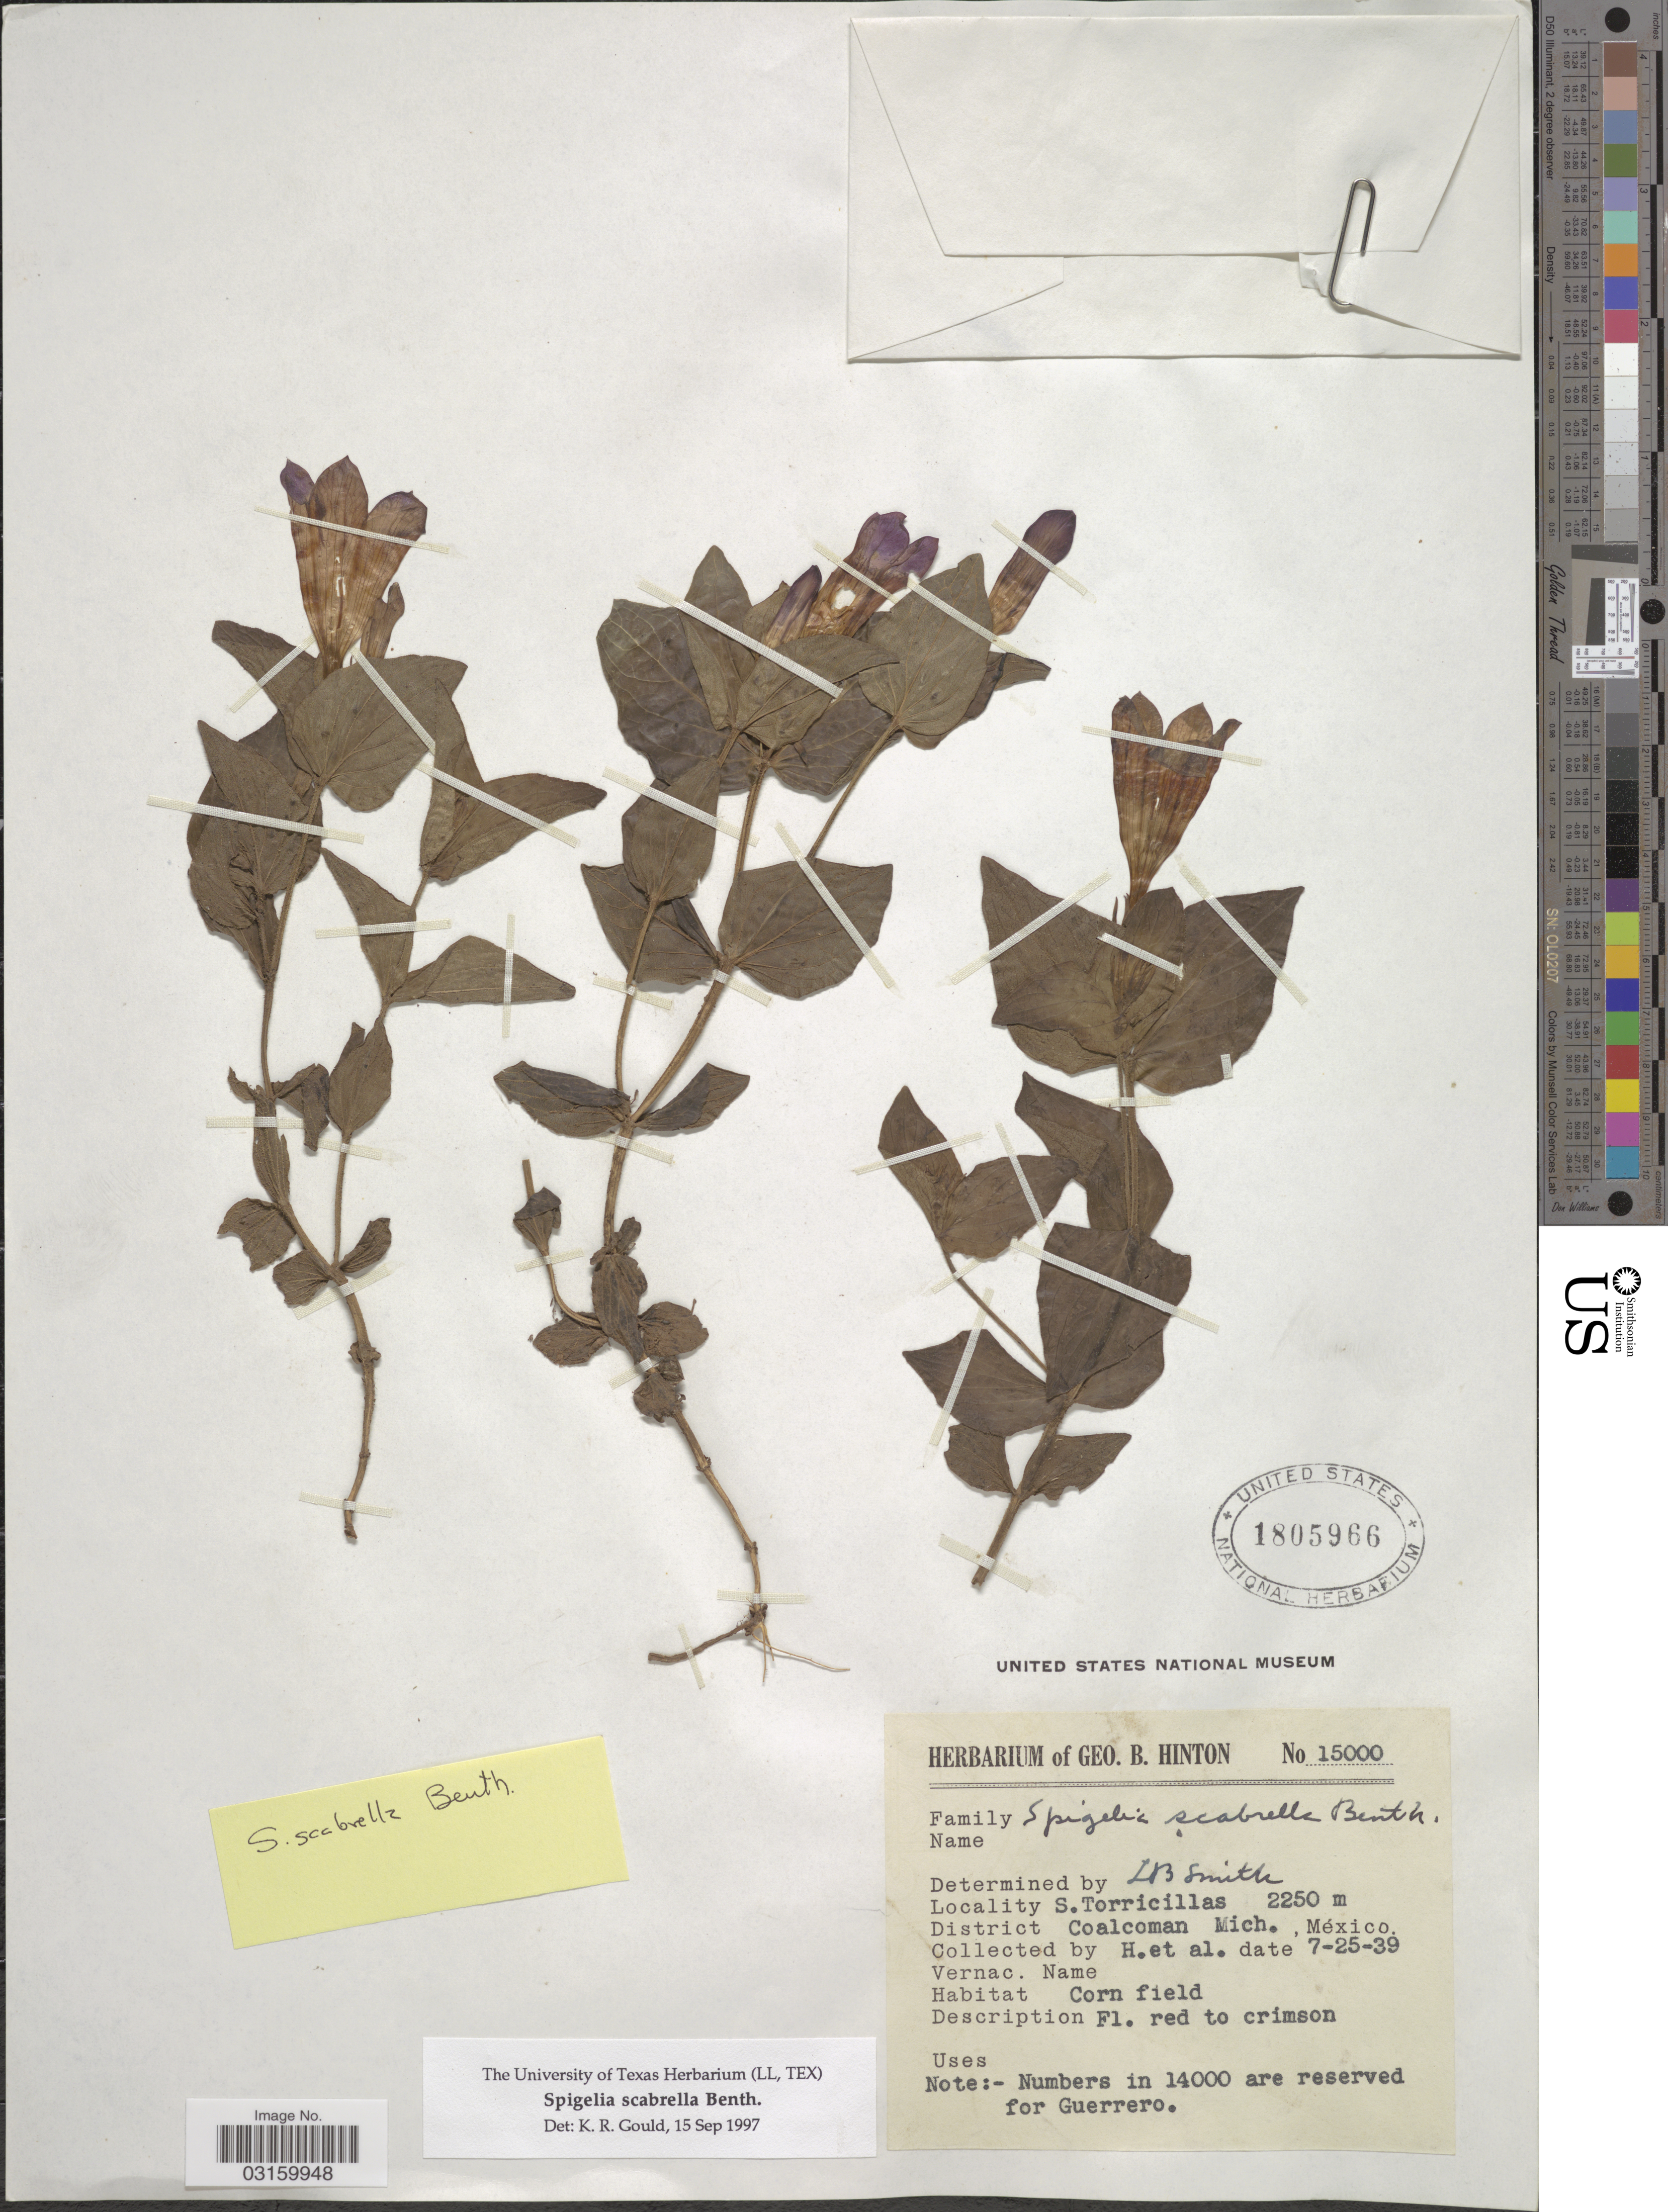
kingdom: Plantae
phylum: Tracheophyta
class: Magnoliopsida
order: Gentianales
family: Loganiaceae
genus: Spigelia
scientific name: Spigelia scabrella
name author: Benth.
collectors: G. B. Hinton & et al.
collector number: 15000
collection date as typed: Transcribed d/m/y: 25/7/39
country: Mexico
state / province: Michoacán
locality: S. Torricillas, District Coalcoman.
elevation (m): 2250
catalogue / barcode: US 1805966